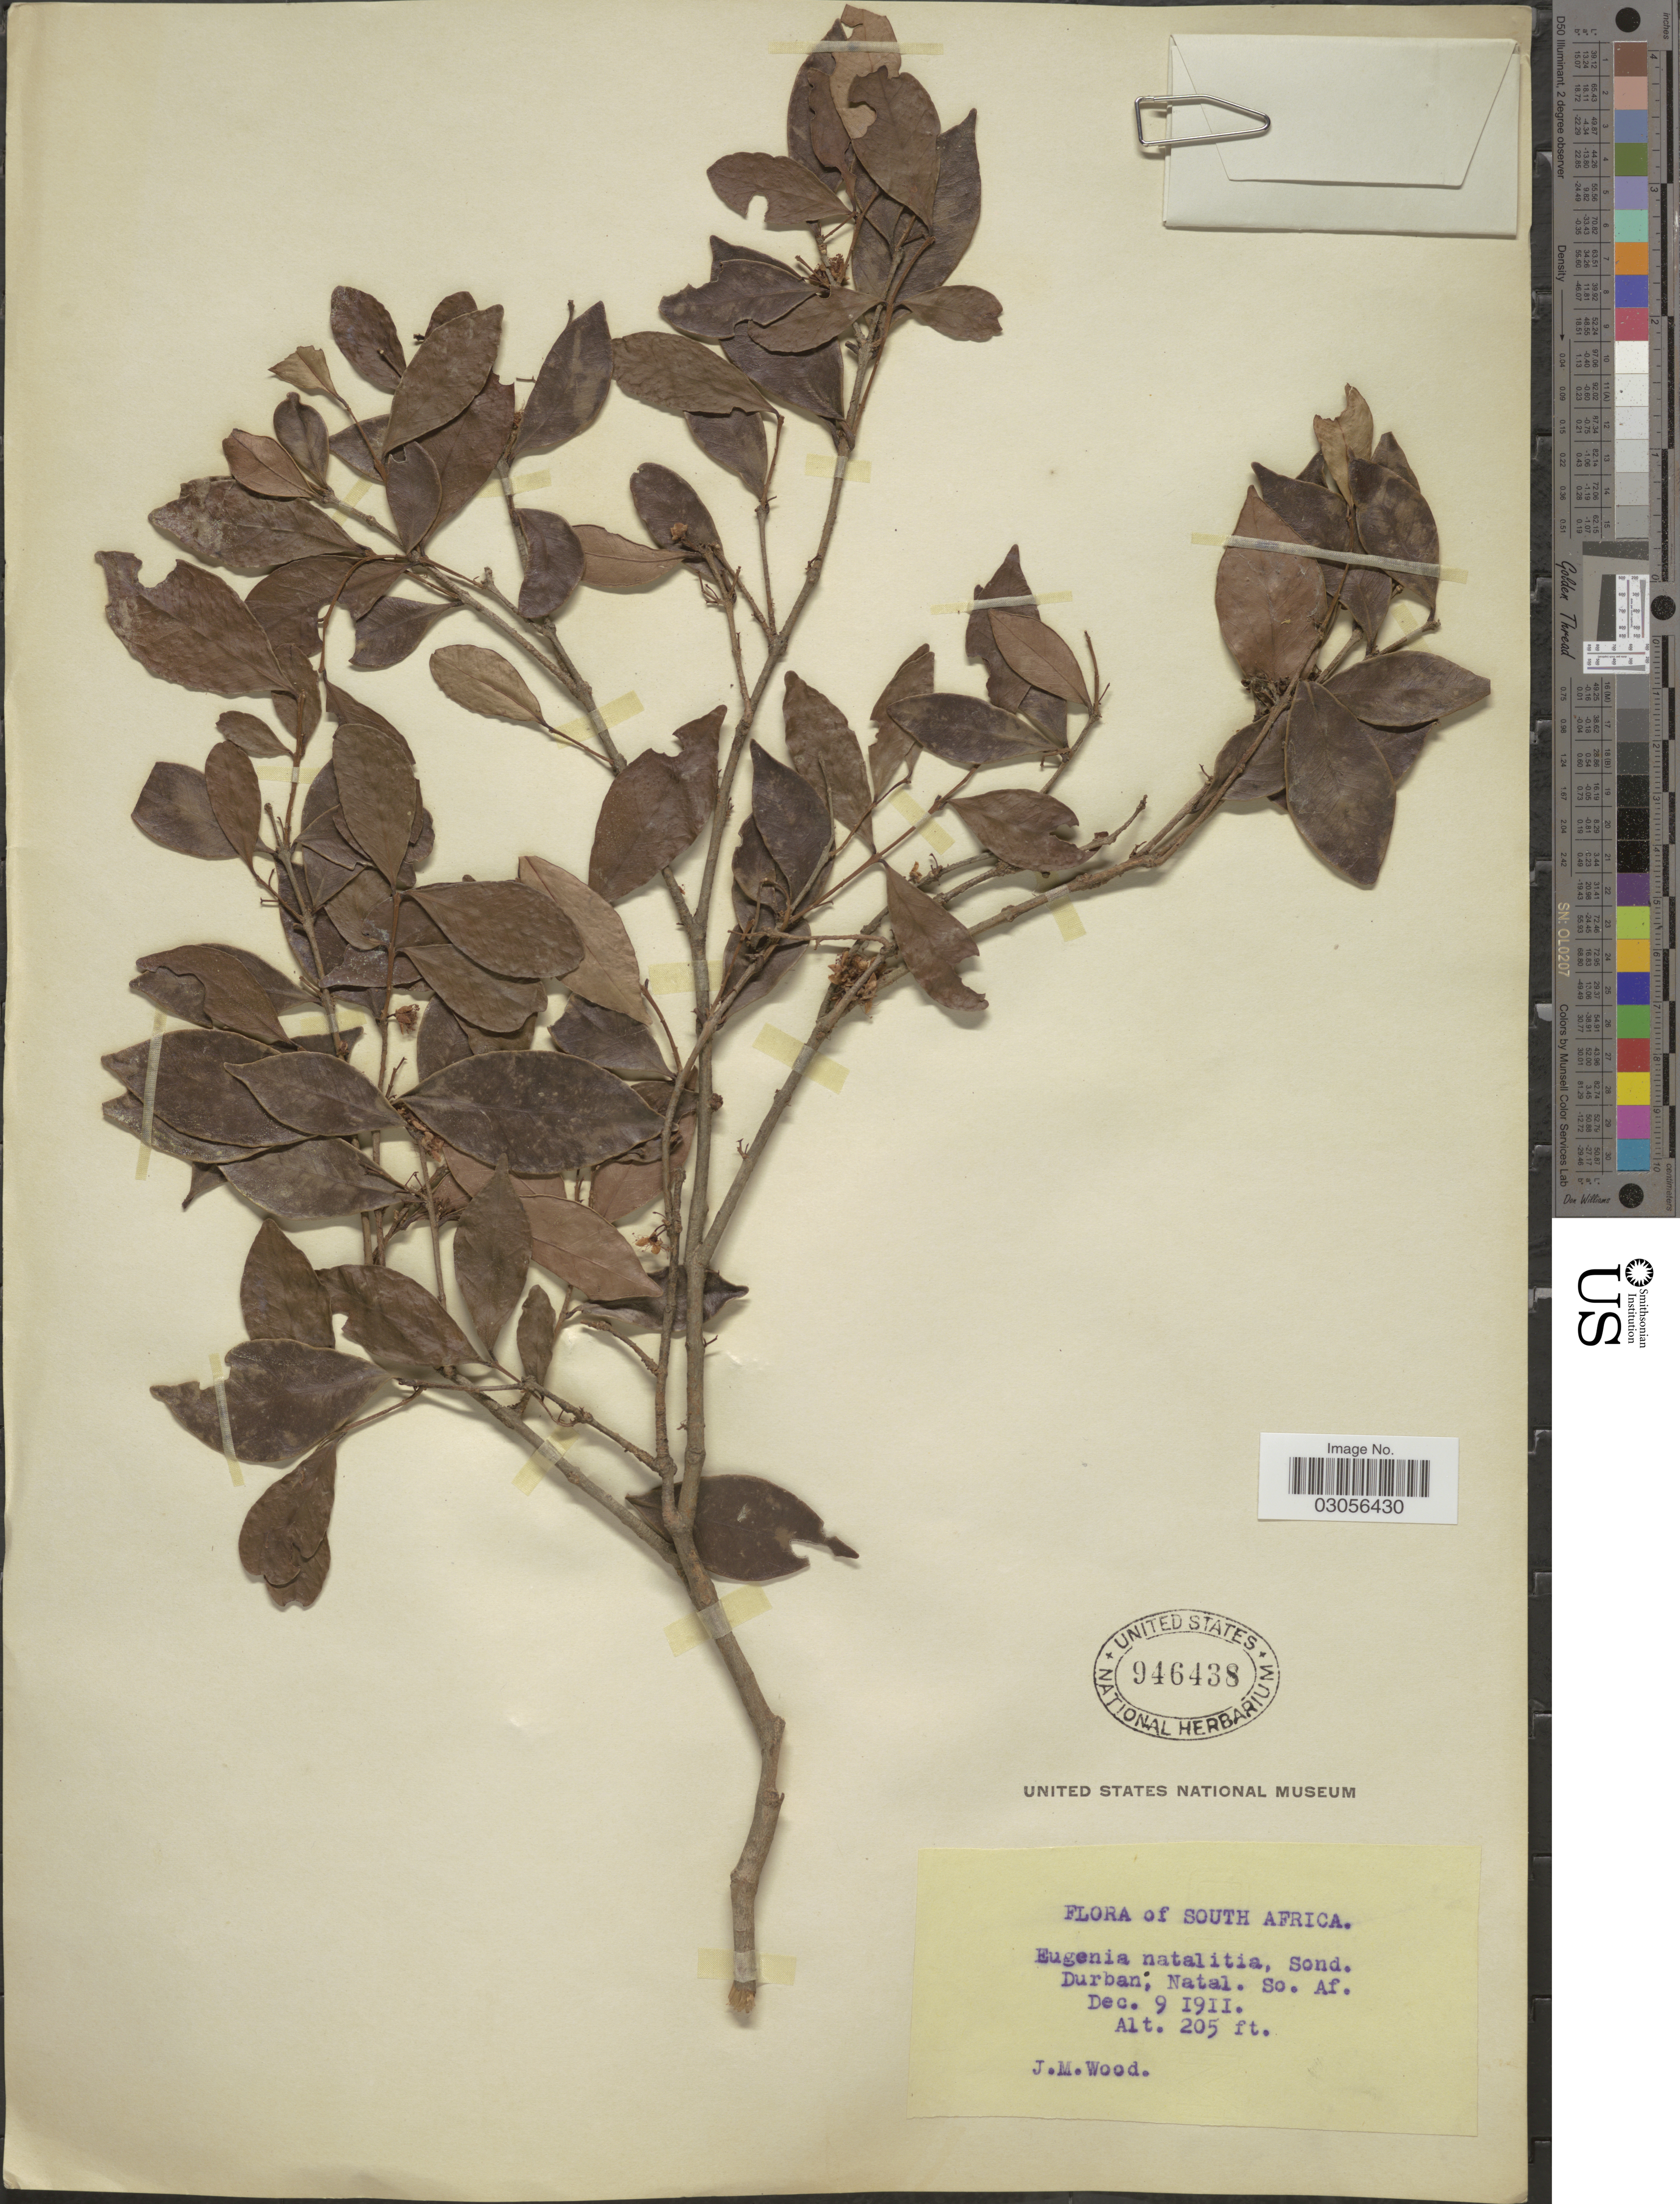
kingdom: Plantae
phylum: Tracheophyta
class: Magnoliopsida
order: Myrtales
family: Myrtaceae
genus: Eugenia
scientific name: Eugenia natalitia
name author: Sond.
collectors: J. M. Wood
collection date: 1911-12-09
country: South Africa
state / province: KwaZulu-Natal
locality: Durban, Natal. So. Af.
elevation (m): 62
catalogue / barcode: US 946438